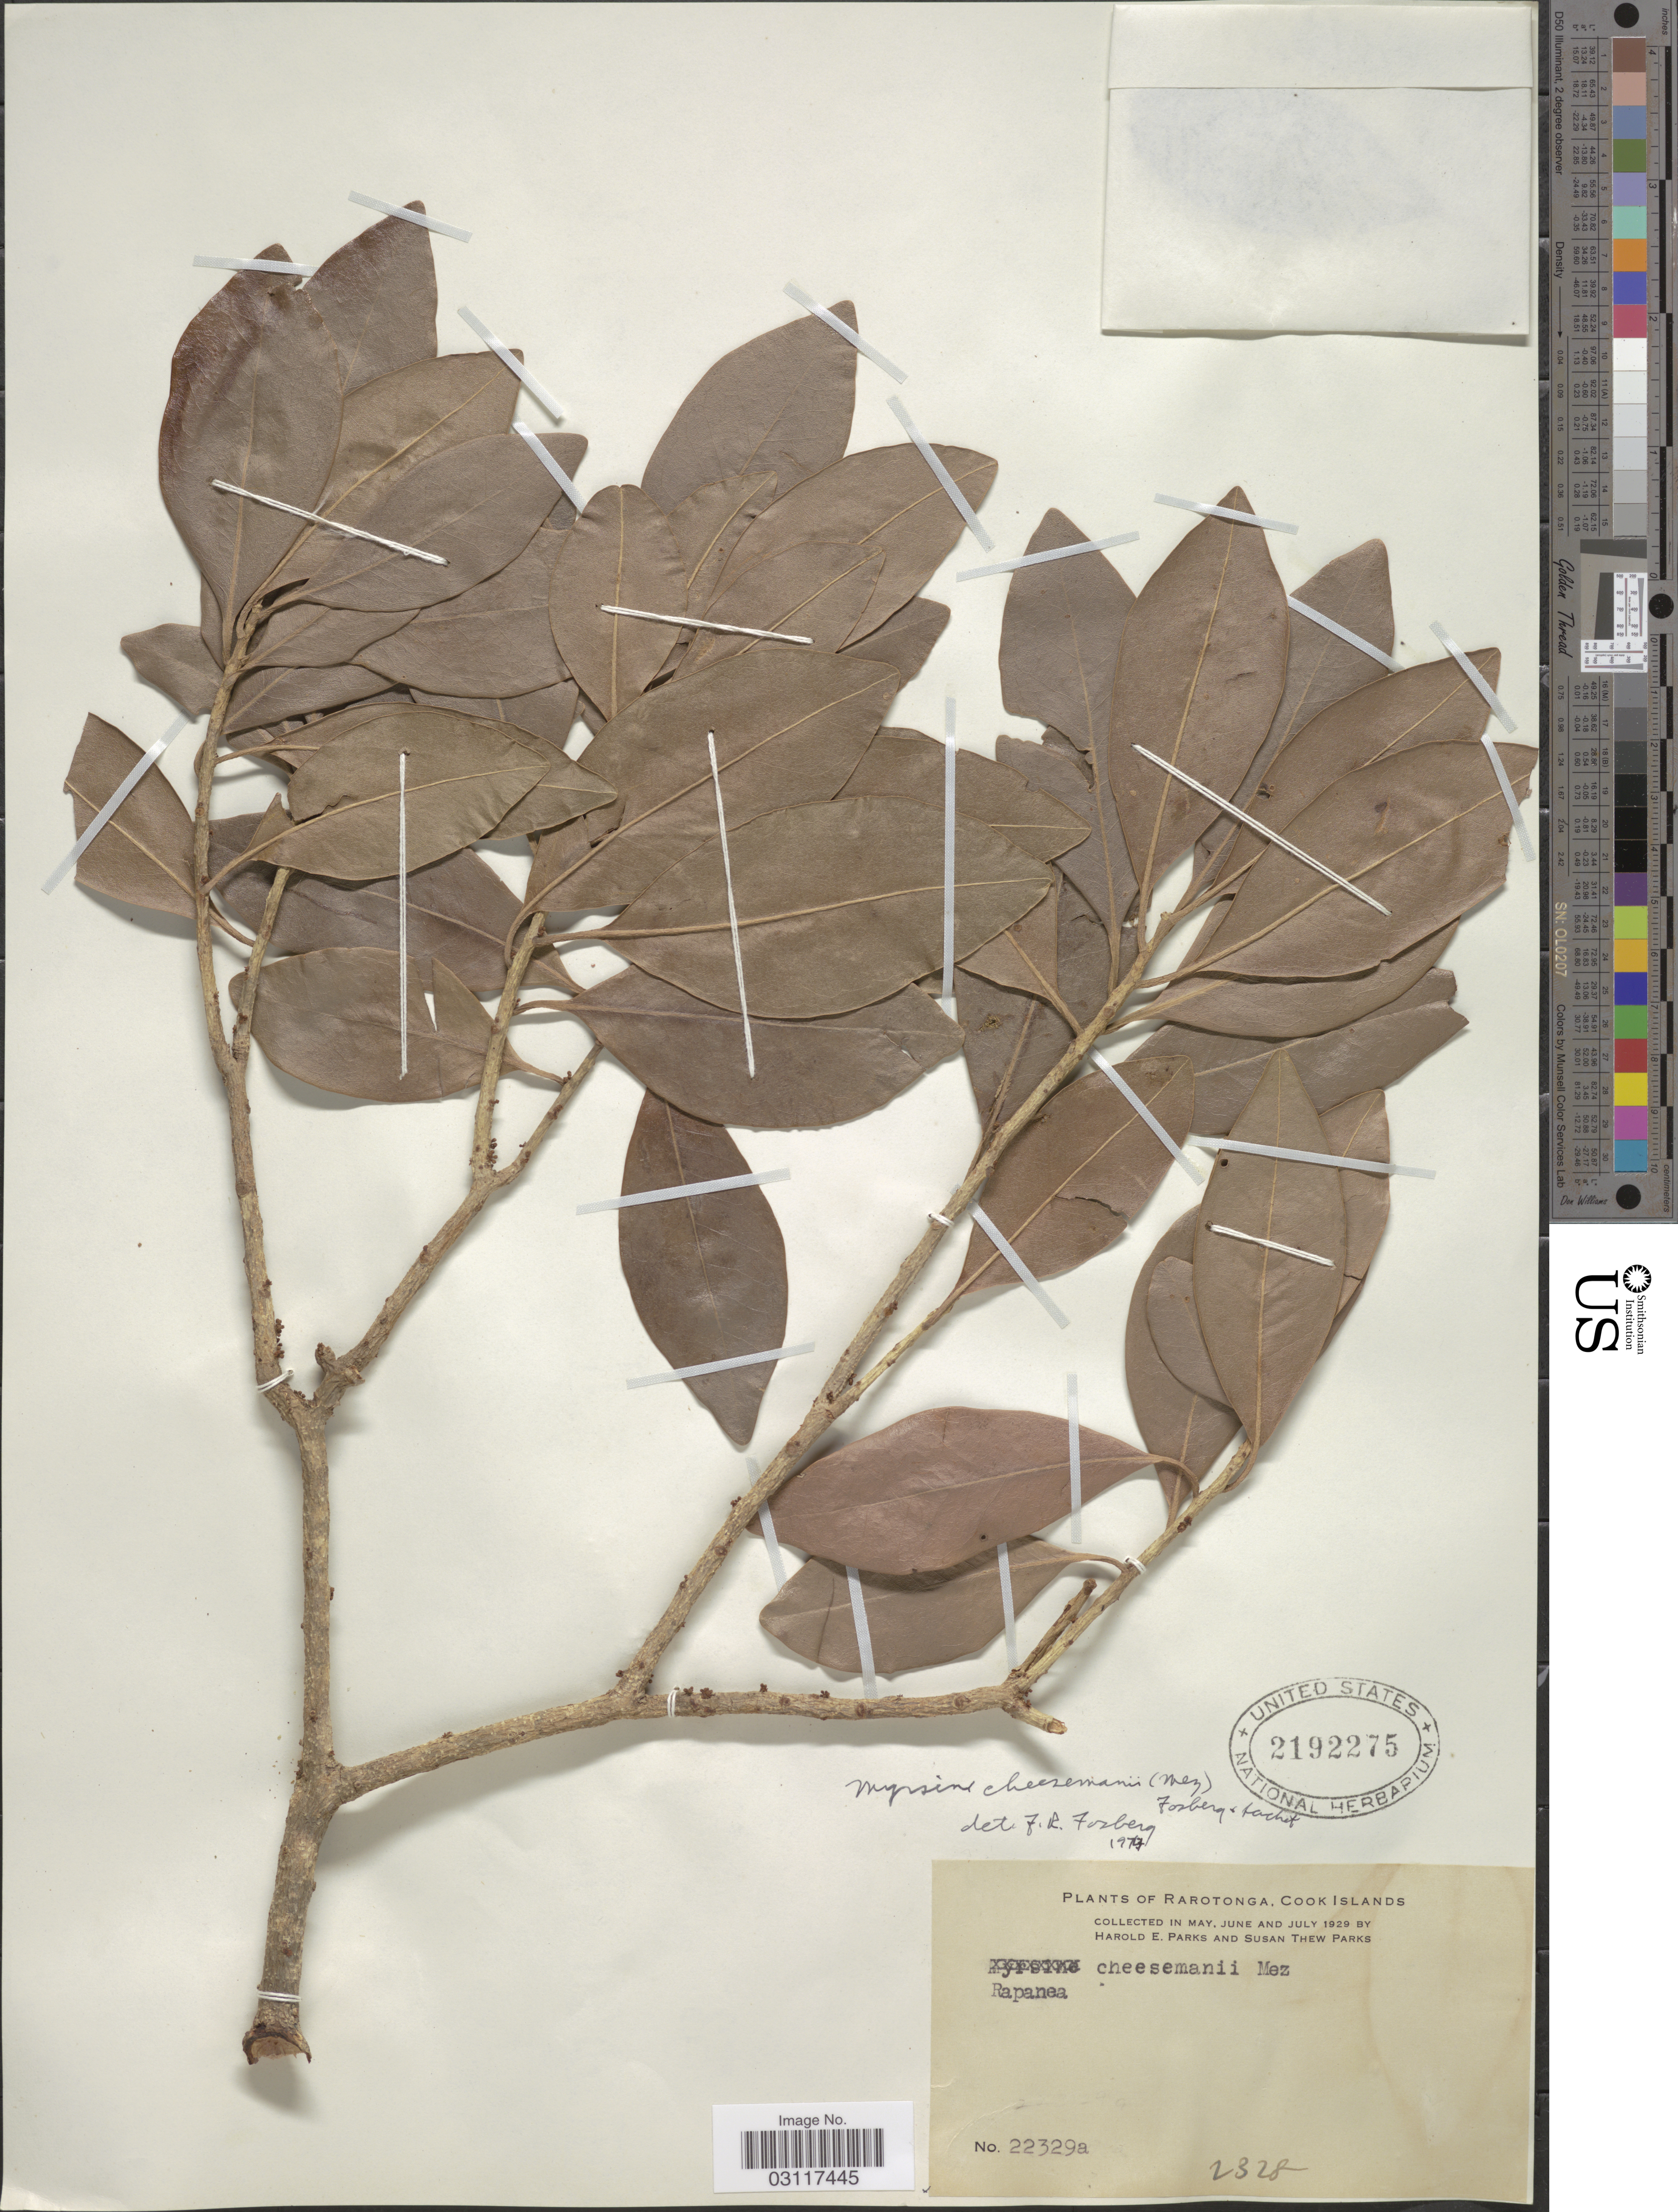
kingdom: Plantae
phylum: Tracheophyta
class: Magnoliopsida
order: Ericales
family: Primulaceae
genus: Myrsine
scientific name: Myrsine cheesemanii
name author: (Hemsl. ex Mez) Fosberg & Sachet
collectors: H. E. Parks & S. Parks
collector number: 22329a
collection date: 1929-05/1929-07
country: Cook Islands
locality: Rarotonga.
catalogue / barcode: US 2192275